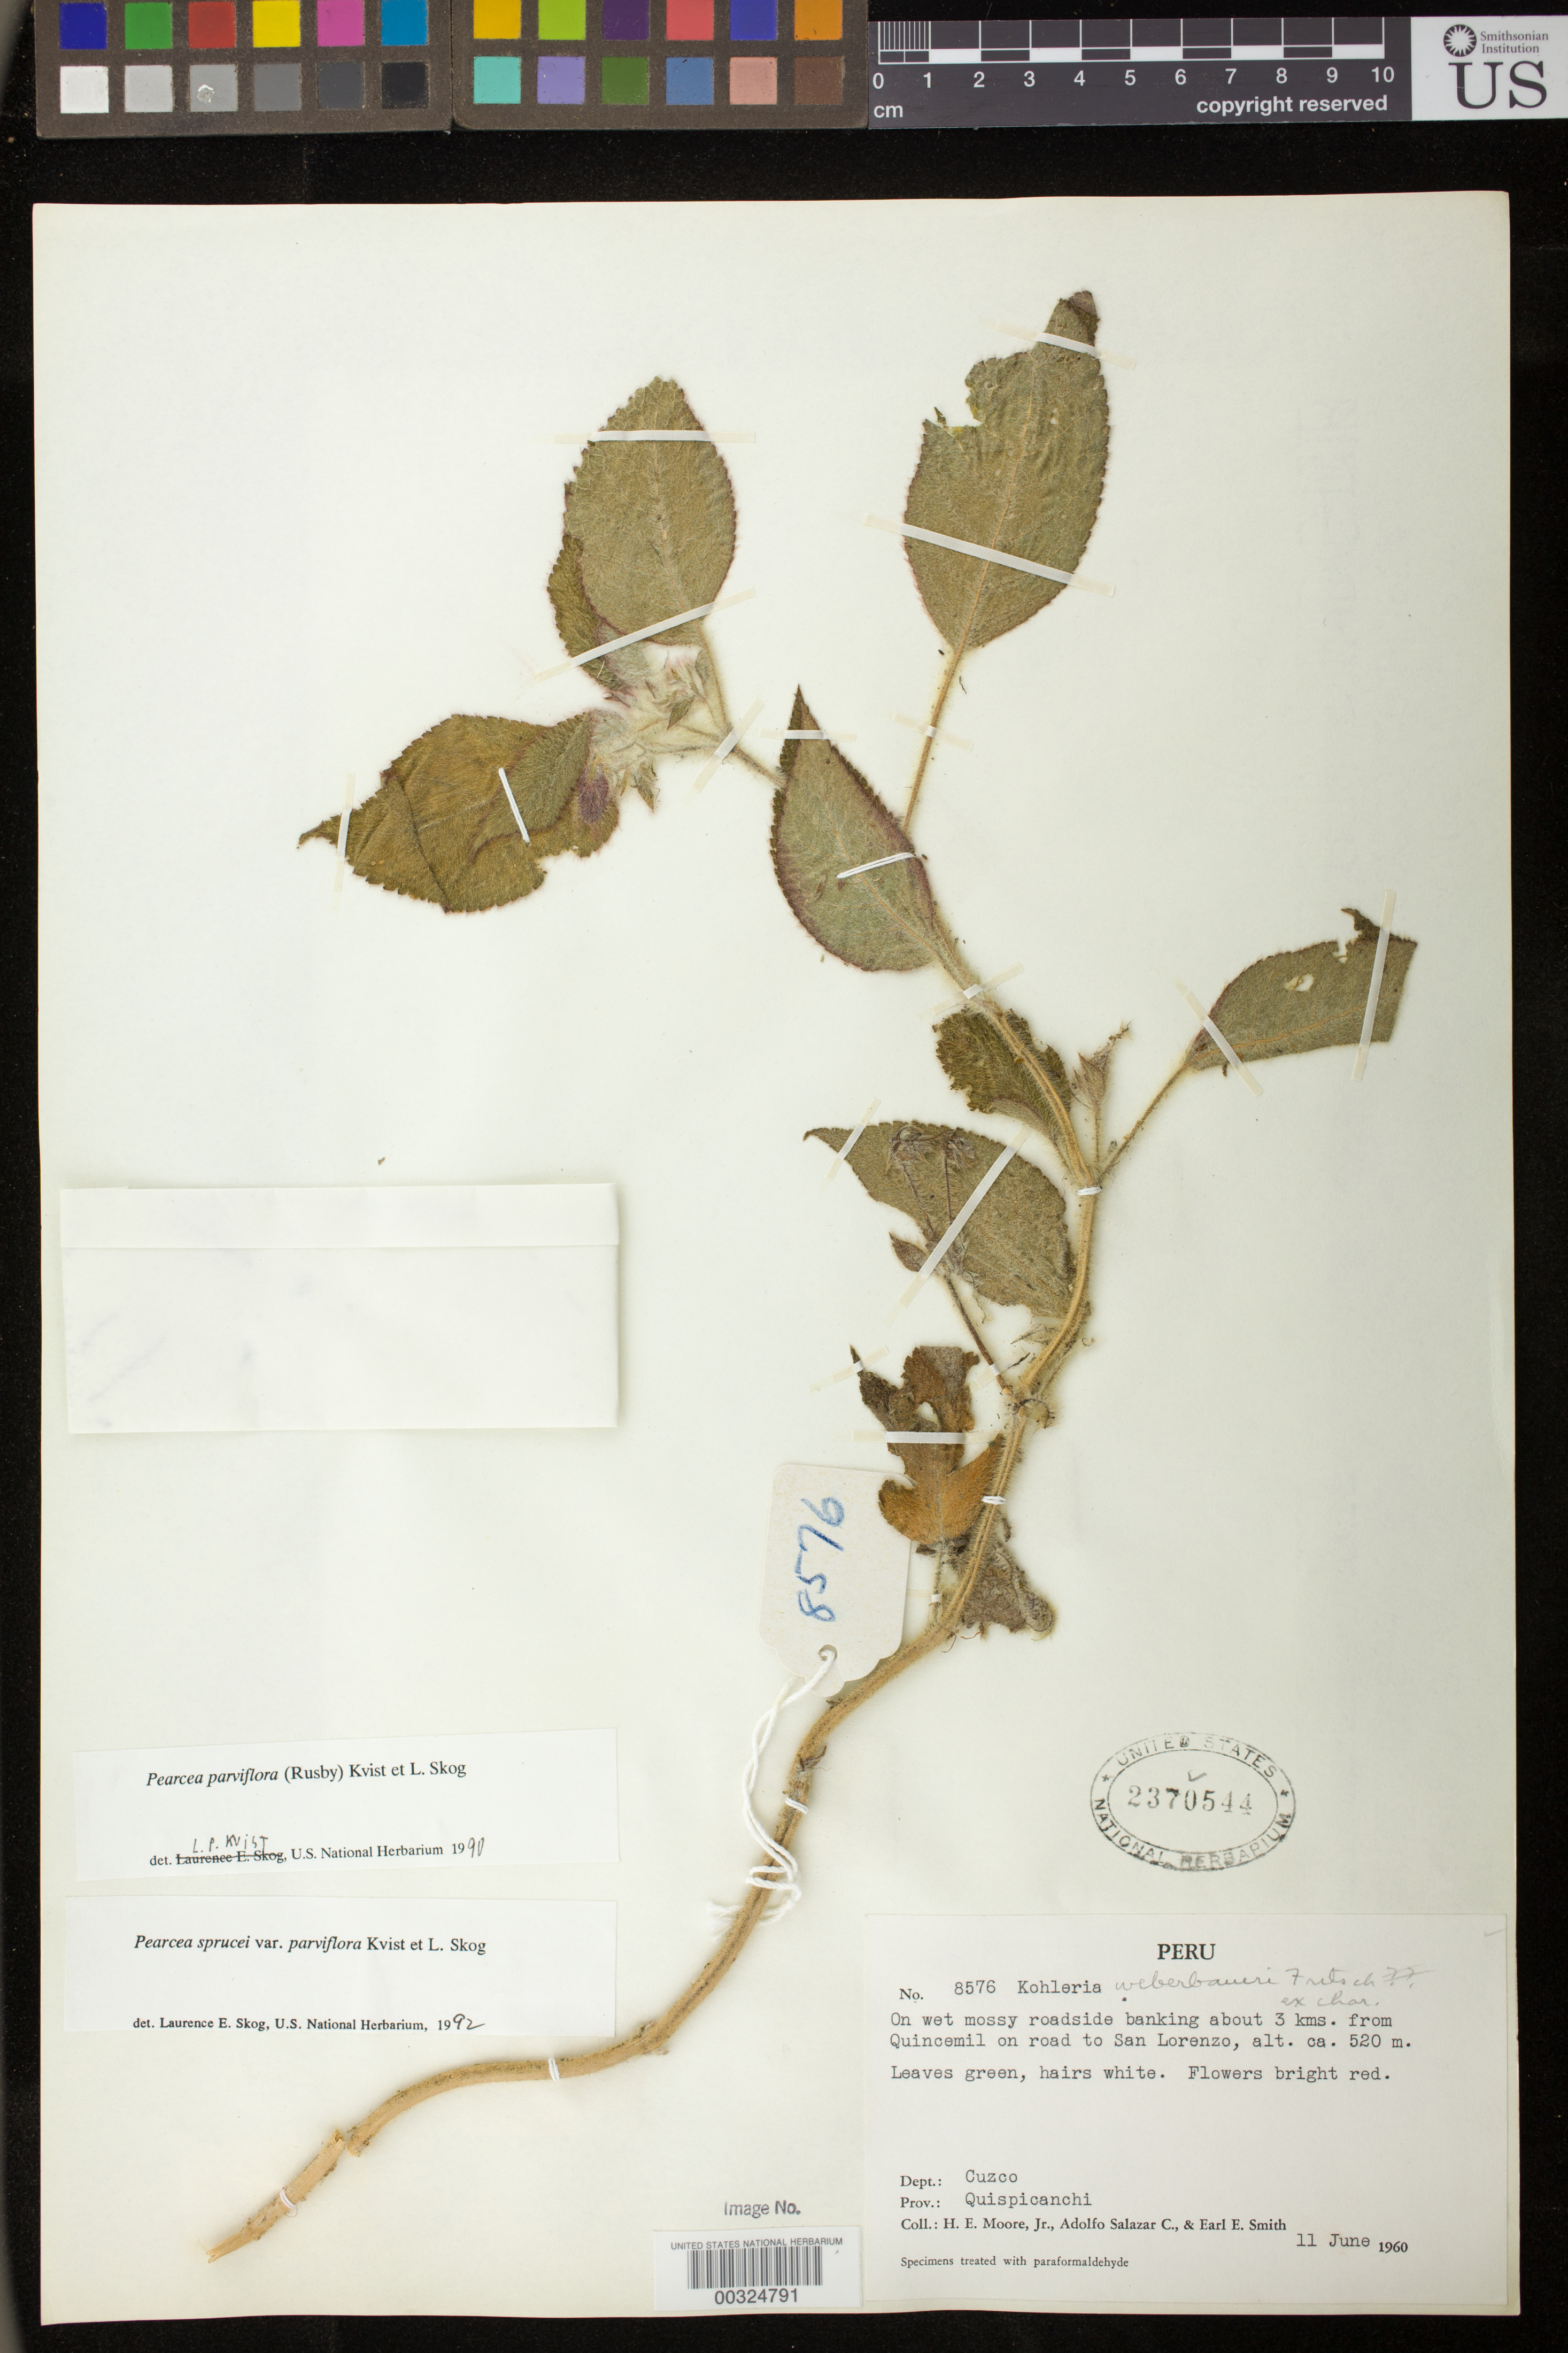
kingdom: Plantae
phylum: Tracheophyta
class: Magnoliopsida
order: Lamiales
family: Gesneriaceae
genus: Pearcea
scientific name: Pearcea sprucei var. parviflora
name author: (Rusby) L.P. Kvist & L.E. Skog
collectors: H. E. Moore, A. Salazar C. & E. E. Smith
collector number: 8576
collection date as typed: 11 Jun 1960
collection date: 1960-06-11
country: Peru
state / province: Cusco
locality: Prov. Quispicanchis; about 3 km from Quincemil on road to San Lorenzo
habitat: On wet, mossy roadside banking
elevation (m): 520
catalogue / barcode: US 2370544